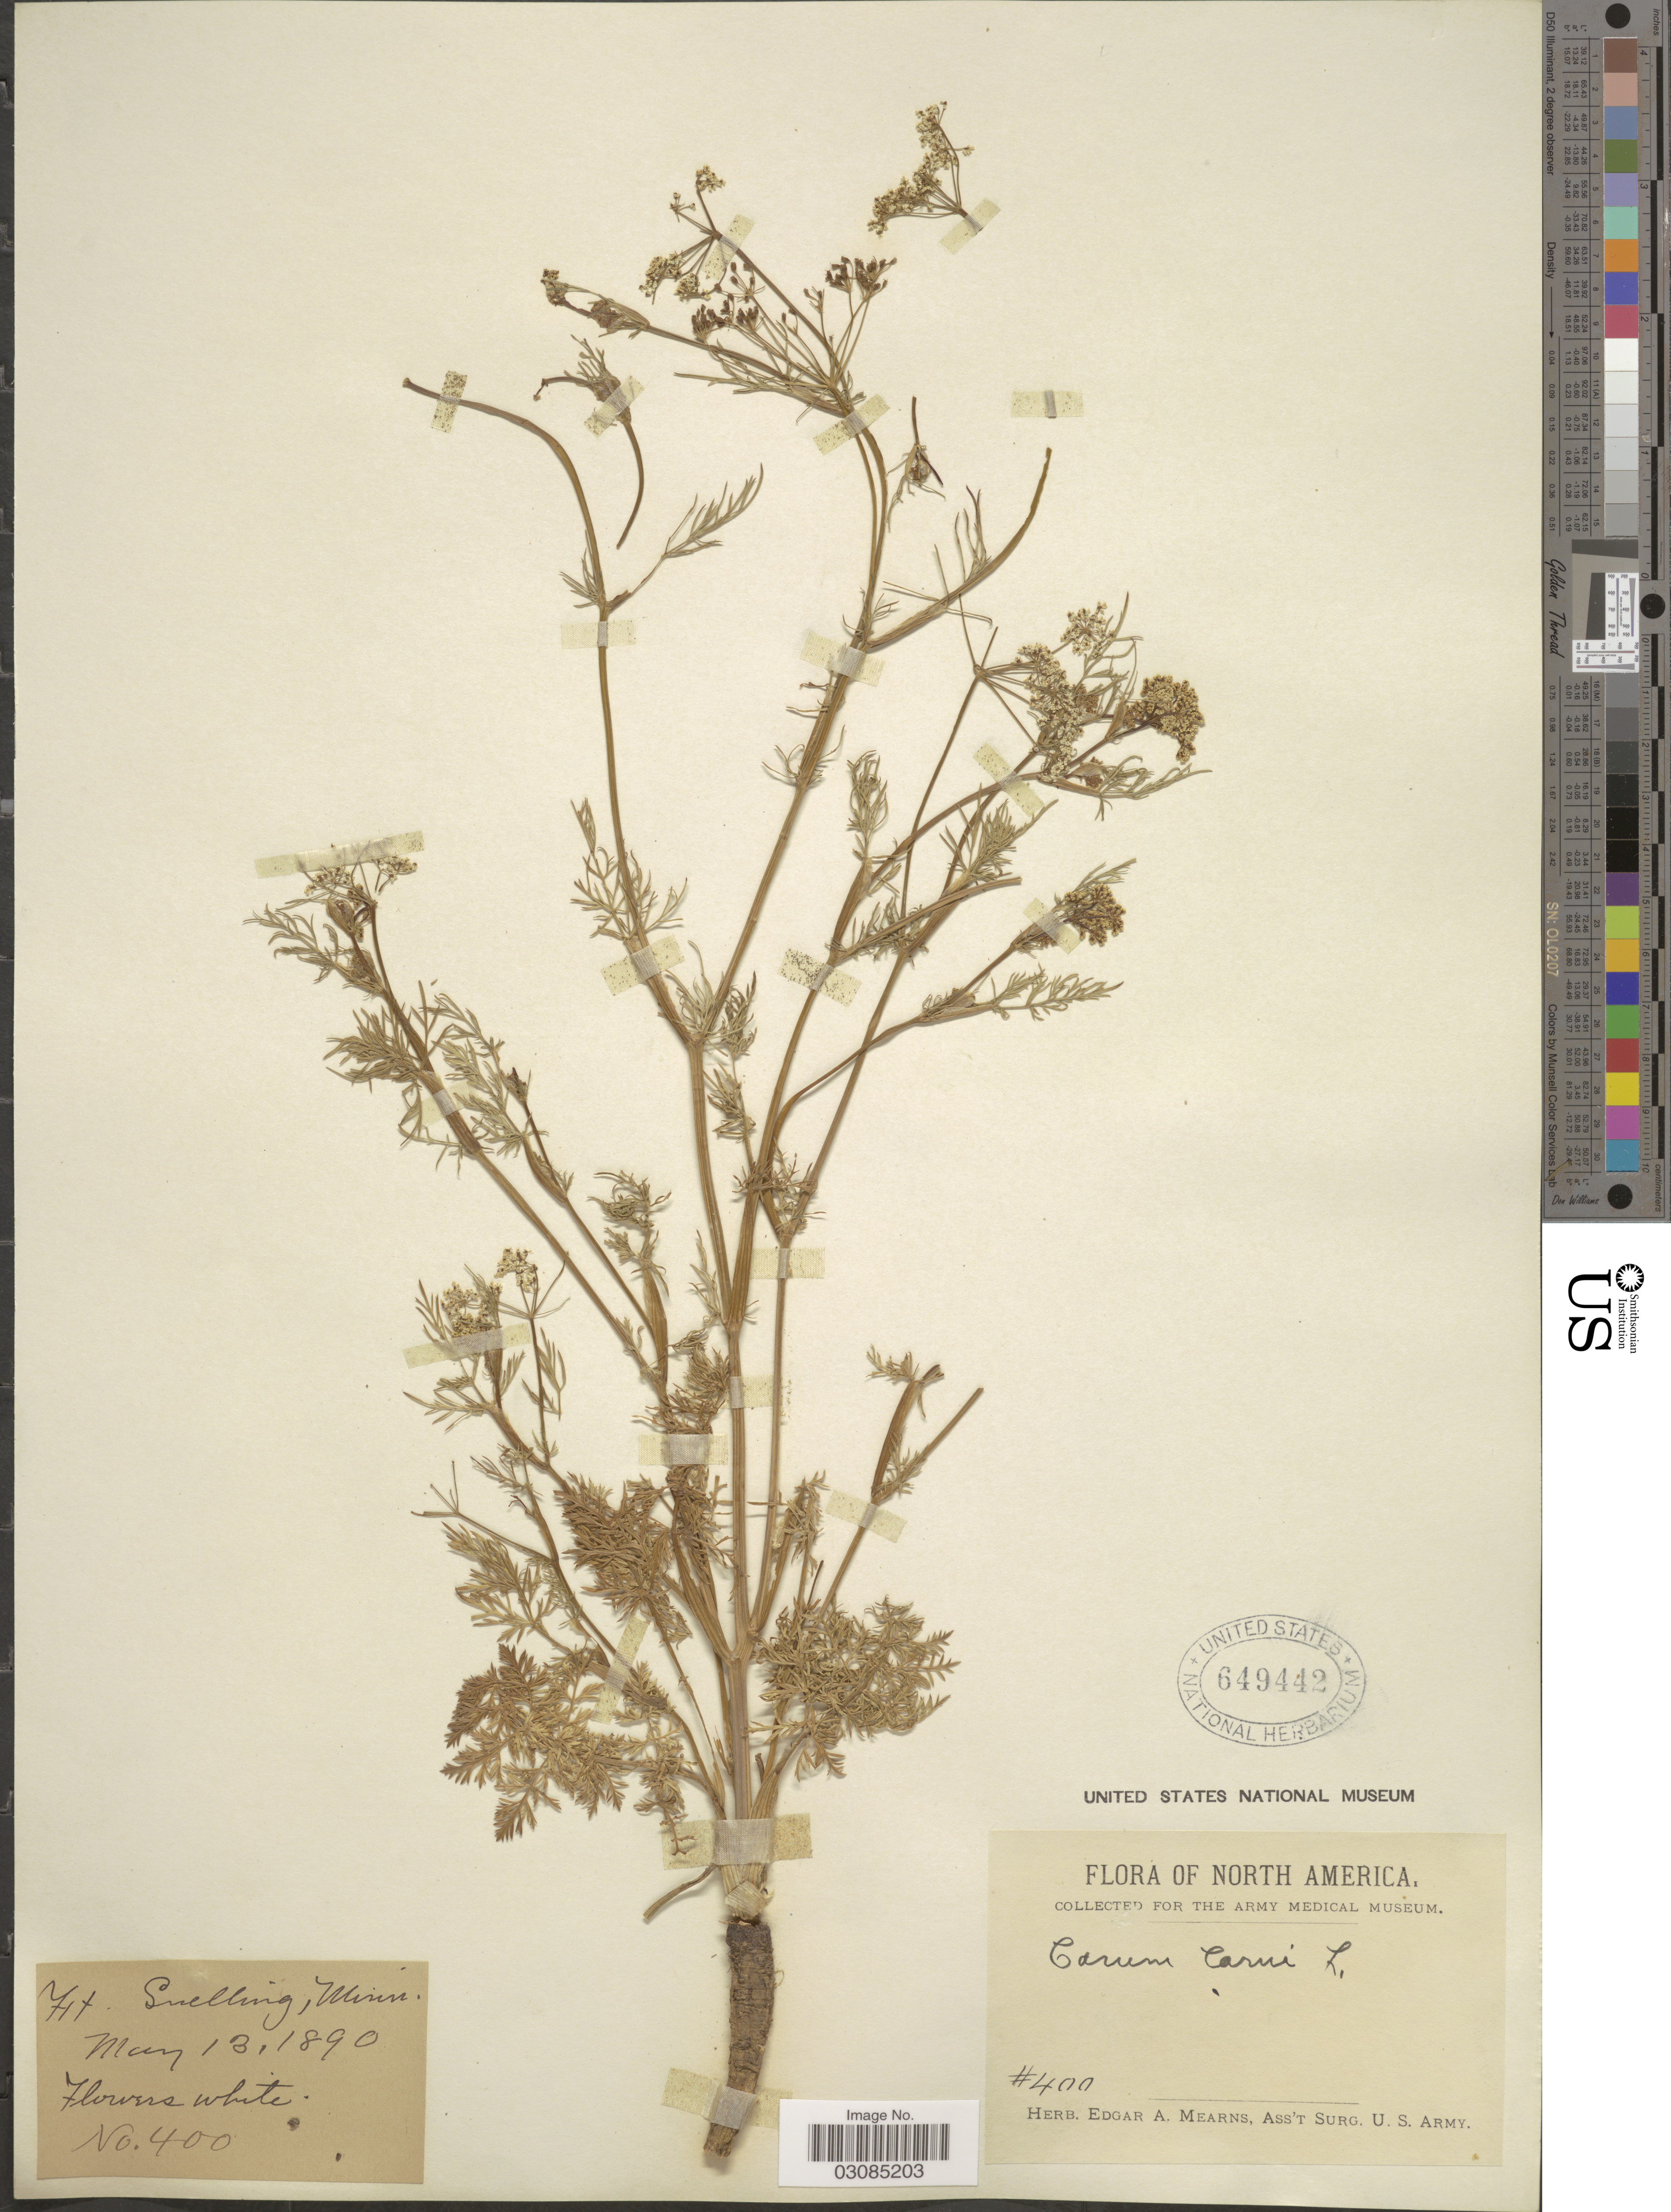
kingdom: Plantae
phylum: Tracheophyta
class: Magnoliopsida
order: Apiales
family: Apiaceae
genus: Carum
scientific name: Carum carvi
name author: L.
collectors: ex herb. Edgar A. Mearns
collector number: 400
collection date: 1890-05-13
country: United States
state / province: Minnesota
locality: Snelling.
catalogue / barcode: US 649442